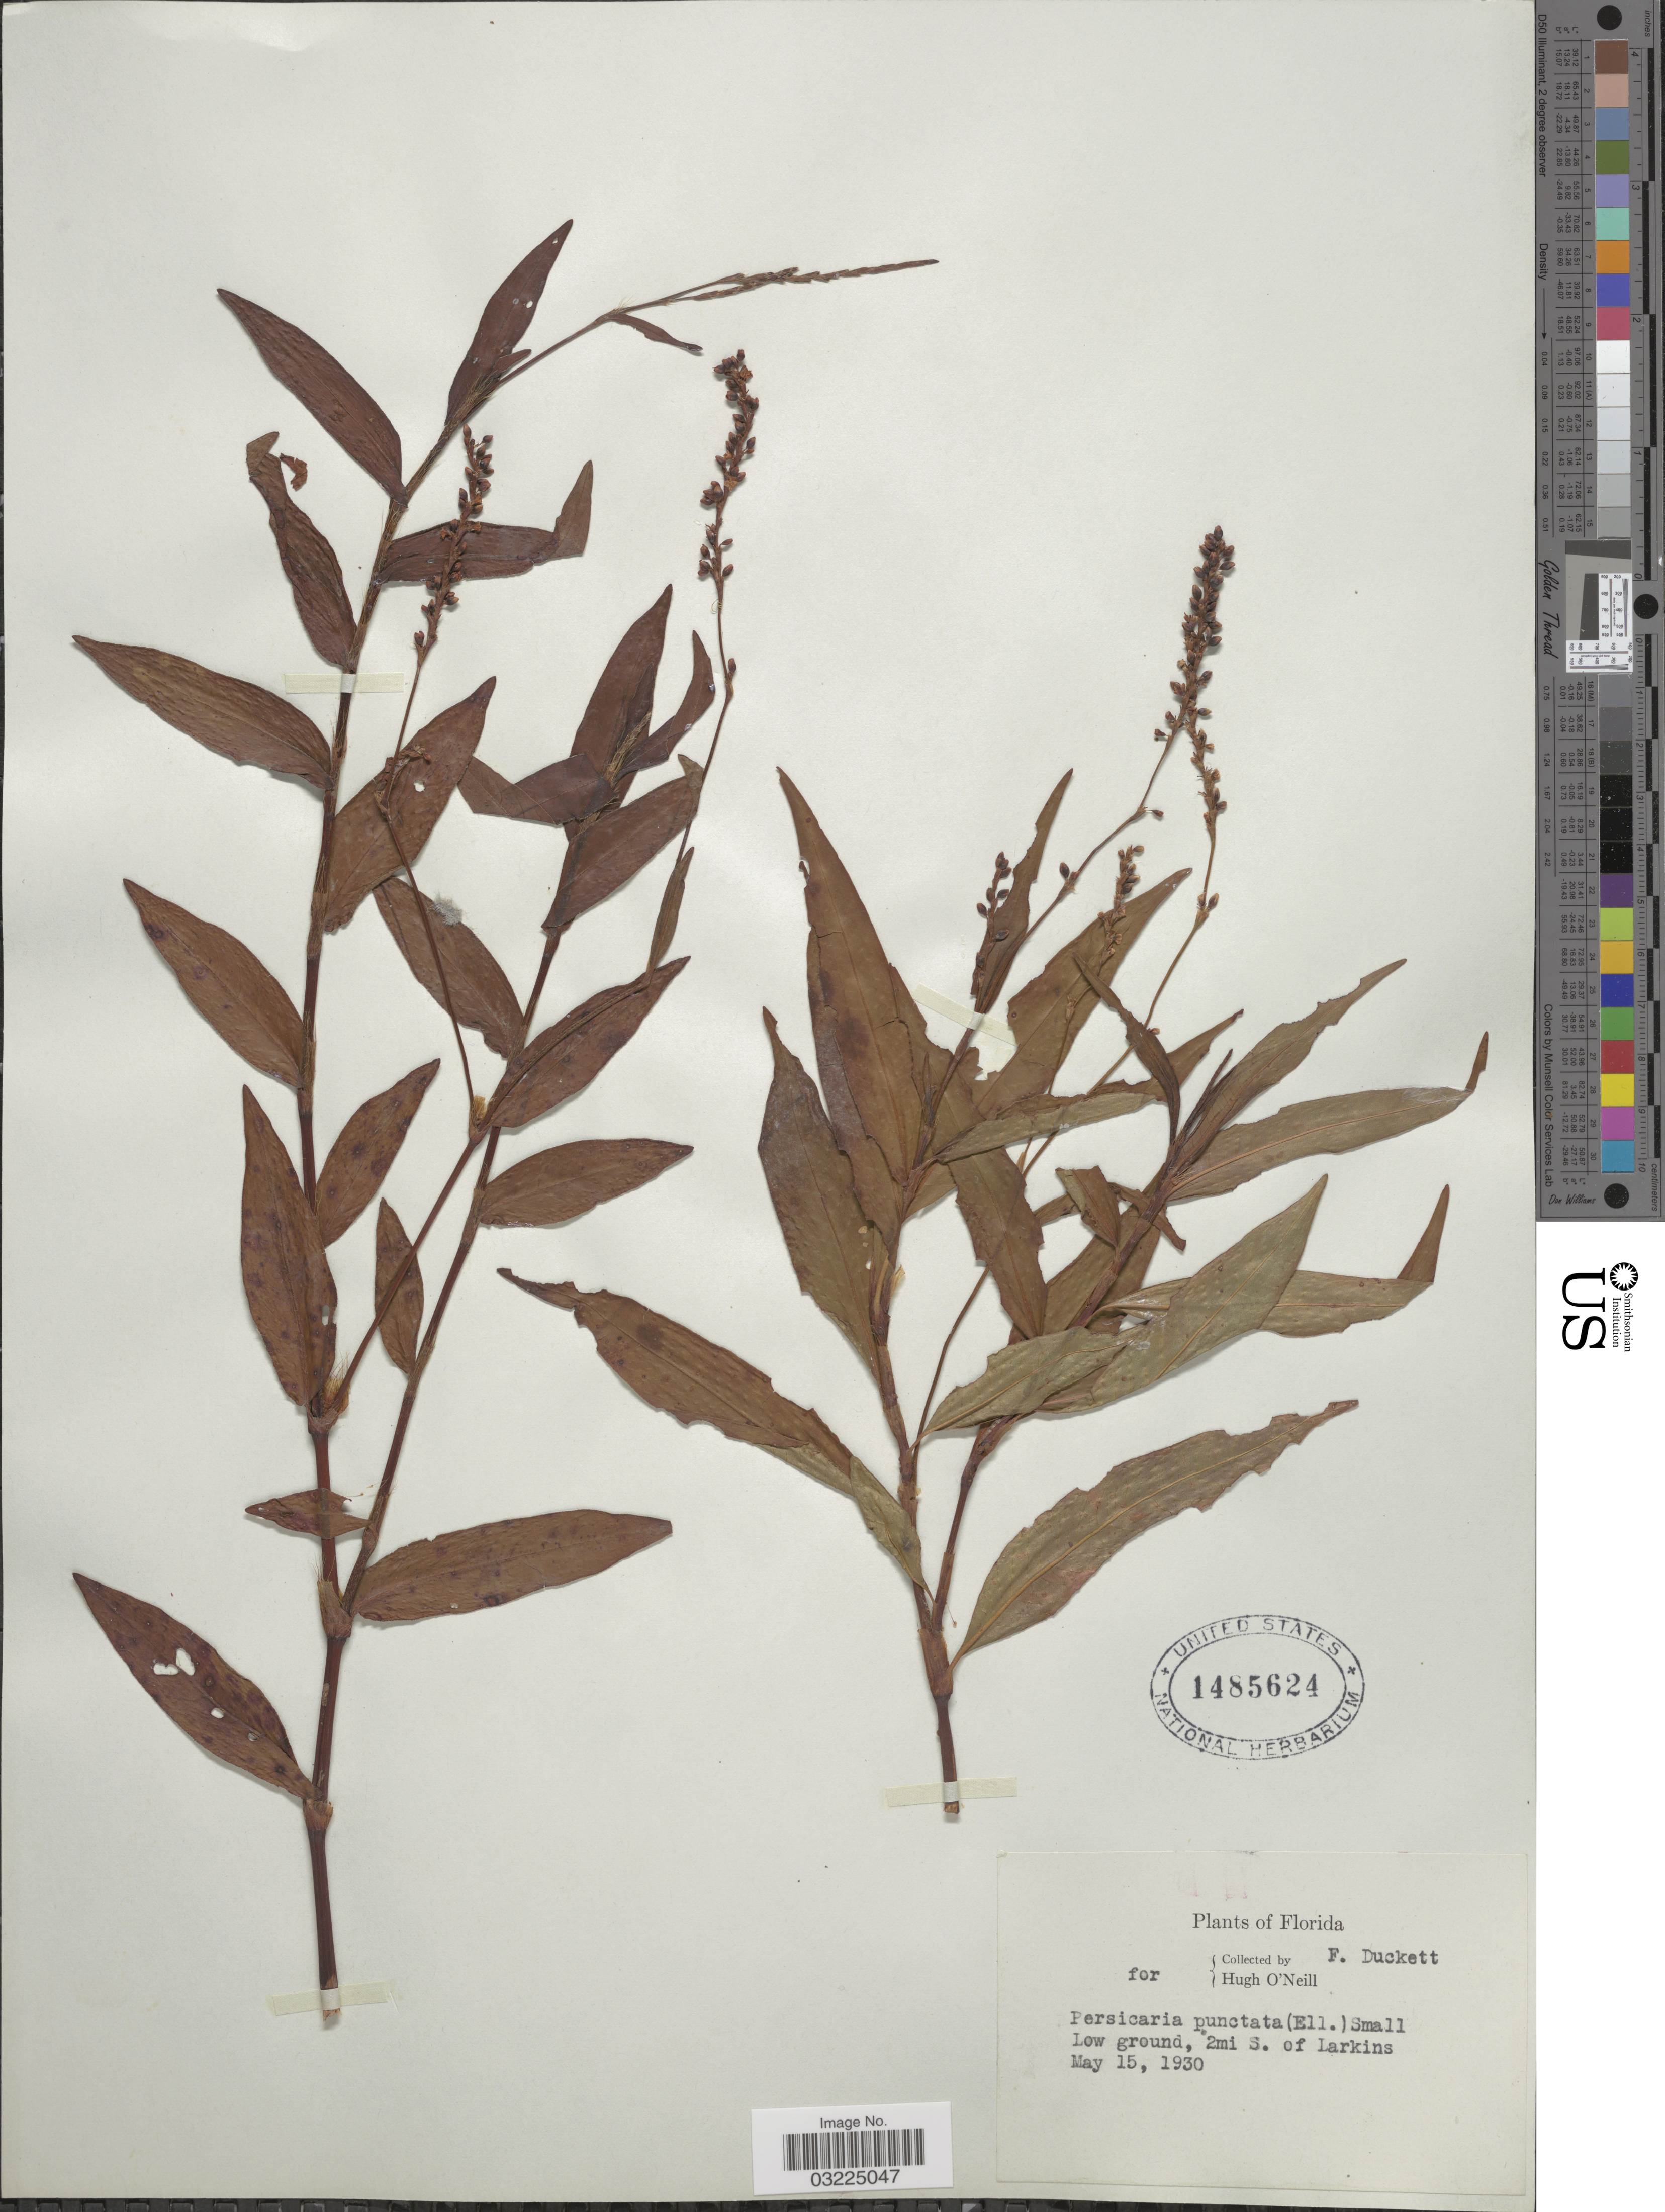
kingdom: Plantae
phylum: Tracheophyta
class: Magnoliopsida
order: Caryophyllales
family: Polygonaceae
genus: Persicaria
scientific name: Persicaria punctata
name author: (Elliott) Small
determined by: Atha, D. E.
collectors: F. Duckett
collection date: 1930-05-15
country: United States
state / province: Florida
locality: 2 mi S. of Larkins.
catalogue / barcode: US 1485624